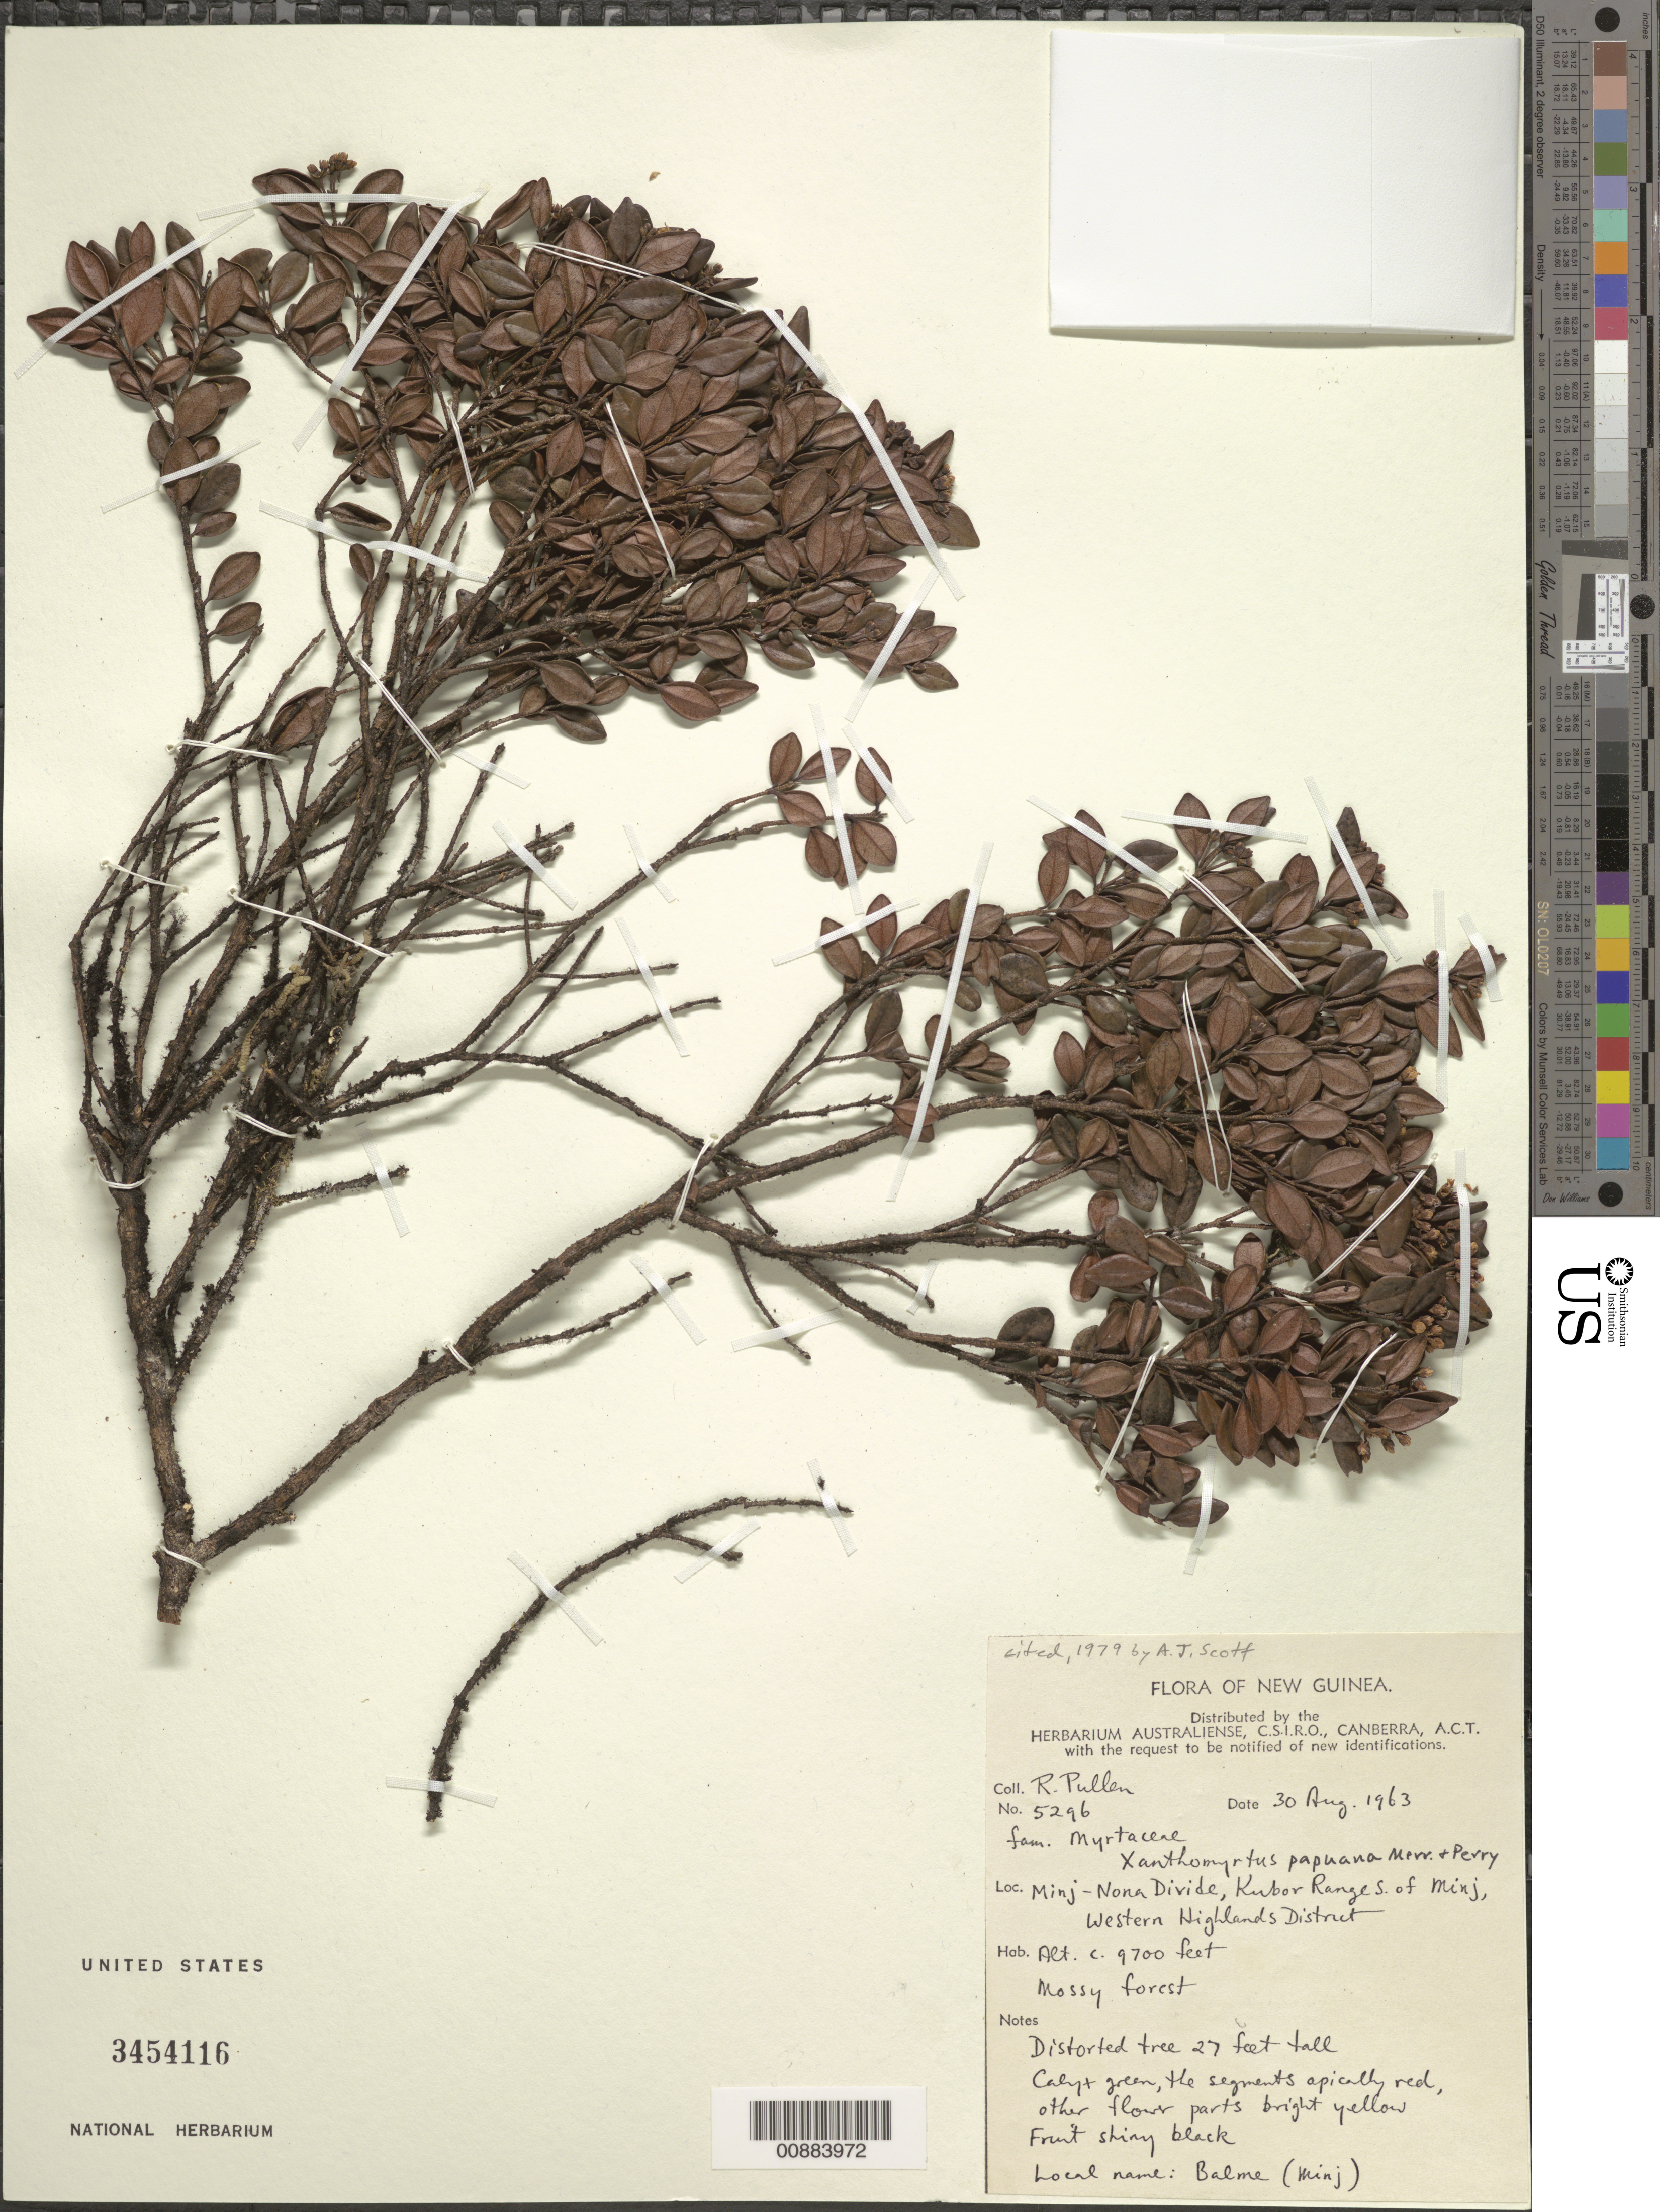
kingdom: Plantae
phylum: Tracheophyta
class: Magnoliopsida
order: Myrtales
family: Myrtaceae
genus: Xanthomyrtus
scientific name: Xanthomyrtus papuana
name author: Merr. & L.M. Perry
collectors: R. Pullen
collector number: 5296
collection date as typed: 30 Aug 1963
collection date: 1963-08-30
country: Papua New Guinea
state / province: Western Highlands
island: New Guinea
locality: Minj-Nona Divide, Kubar Range S of Minj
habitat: Mossy forest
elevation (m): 2957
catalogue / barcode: US 3454116